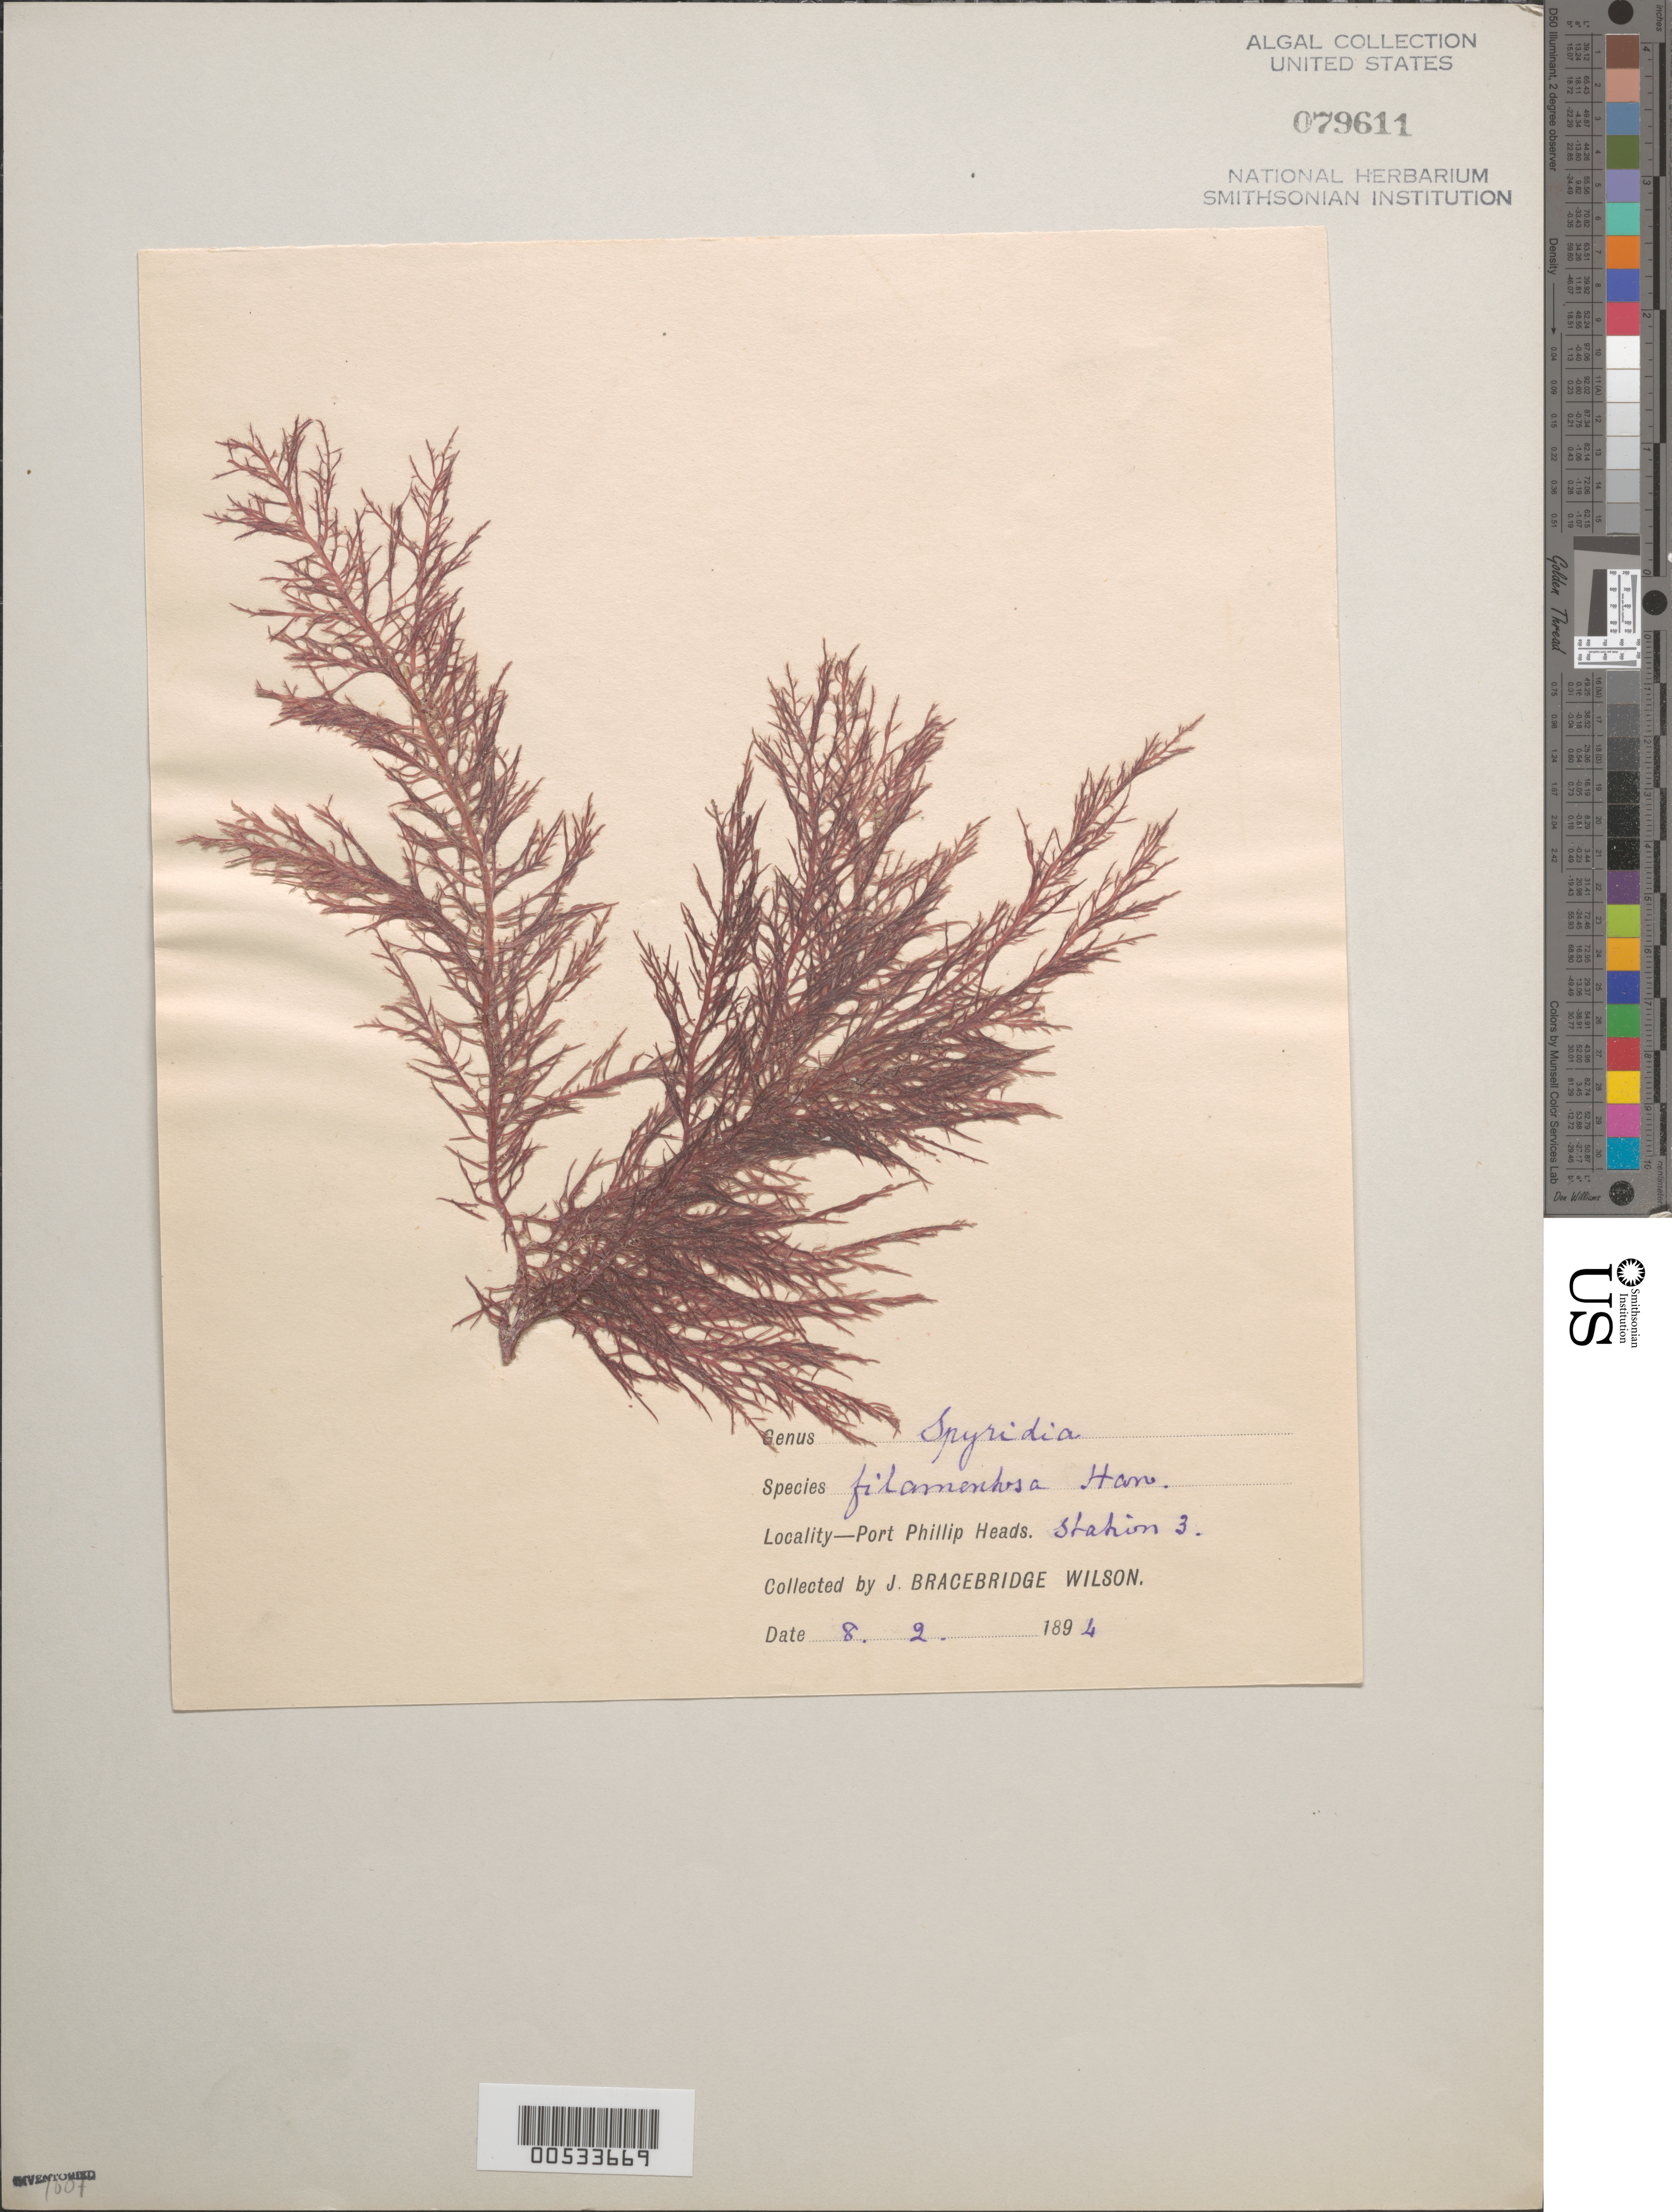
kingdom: Plantae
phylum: Rhodophyta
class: Florideophyceae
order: Ceramiales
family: Spyridiaceae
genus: Spyridia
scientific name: Spyridia filamentosa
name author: (Wulfen) Harv.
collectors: J. B. Wilson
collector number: Station 3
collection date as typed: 08 Feb 1894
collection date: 1894-02-08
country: Australia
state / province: Victoria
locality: Port Phillip Heads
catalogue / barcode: US 79611